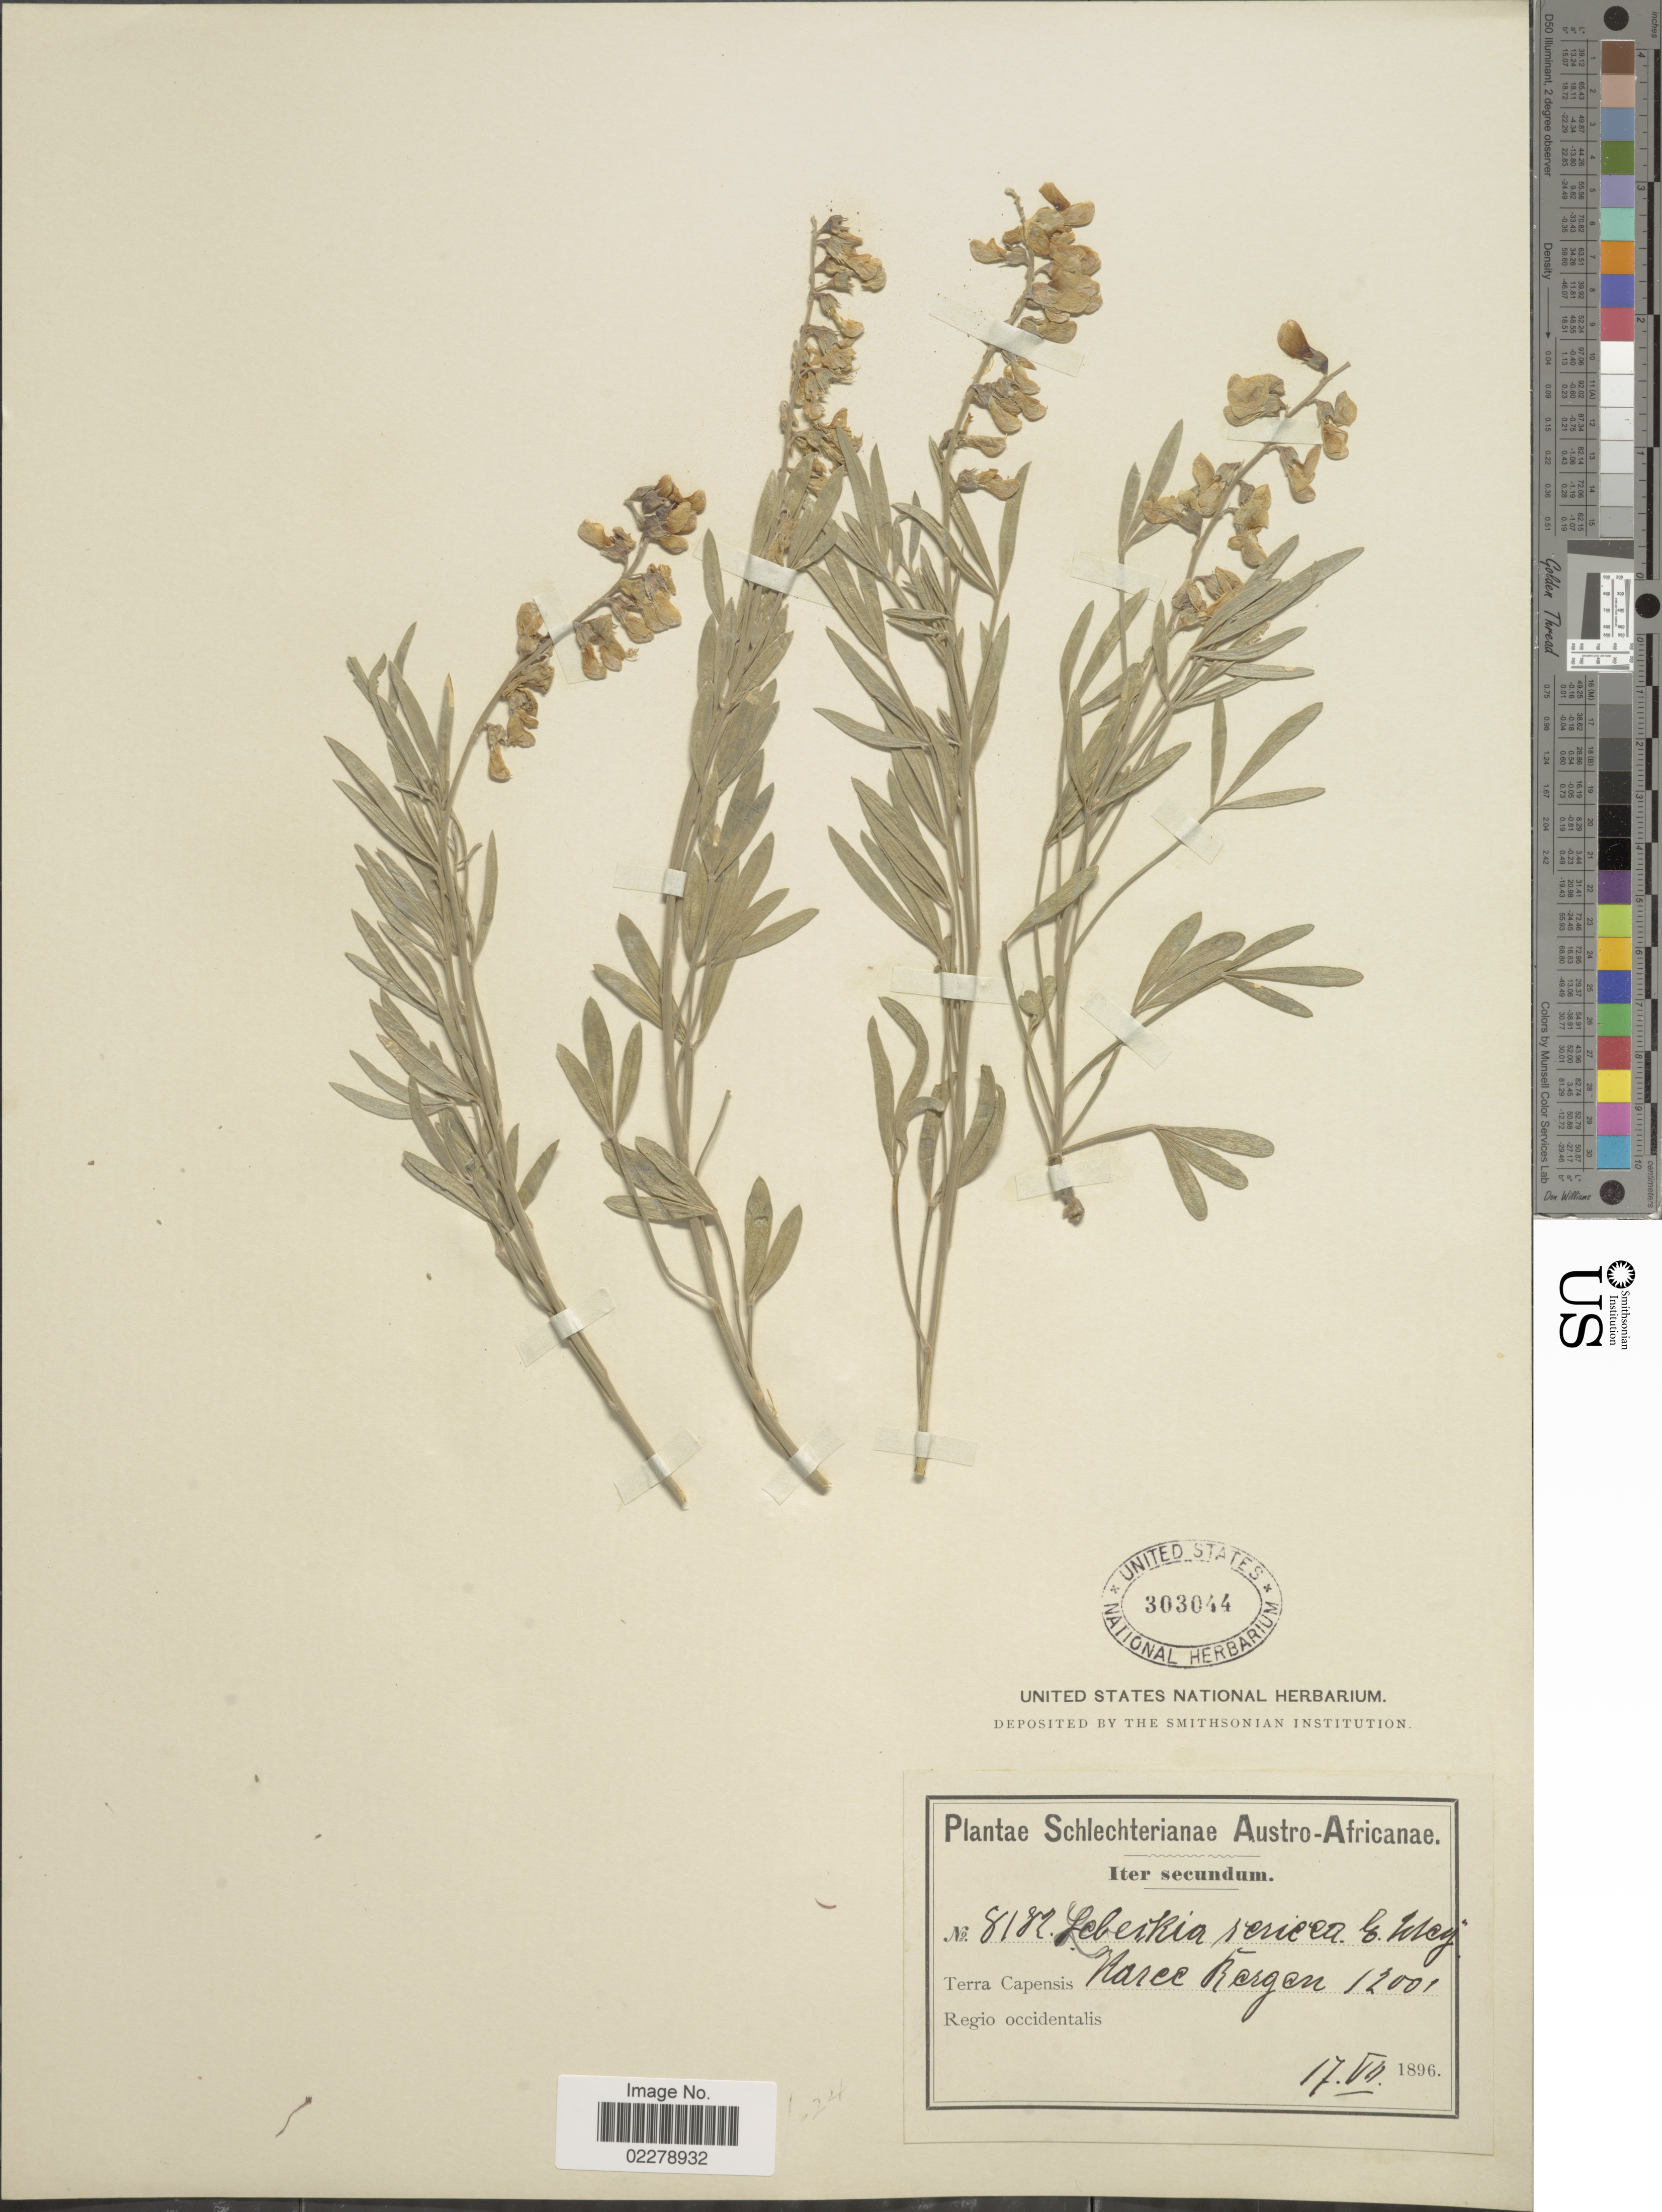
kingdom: Plantae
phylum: Tracheophyta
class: Magnoliopsida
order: Fabales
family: Fabaceae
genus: Lebeckia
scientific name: Lebeckia sericea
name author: Thunb.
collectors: Schlechter, --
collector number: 8182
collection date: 1896-07-17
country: South Africa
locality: Austro- Africanae. Terra Capensis, Narec Bargan. Regio occidentalis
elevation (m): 366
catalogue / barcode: US 303044